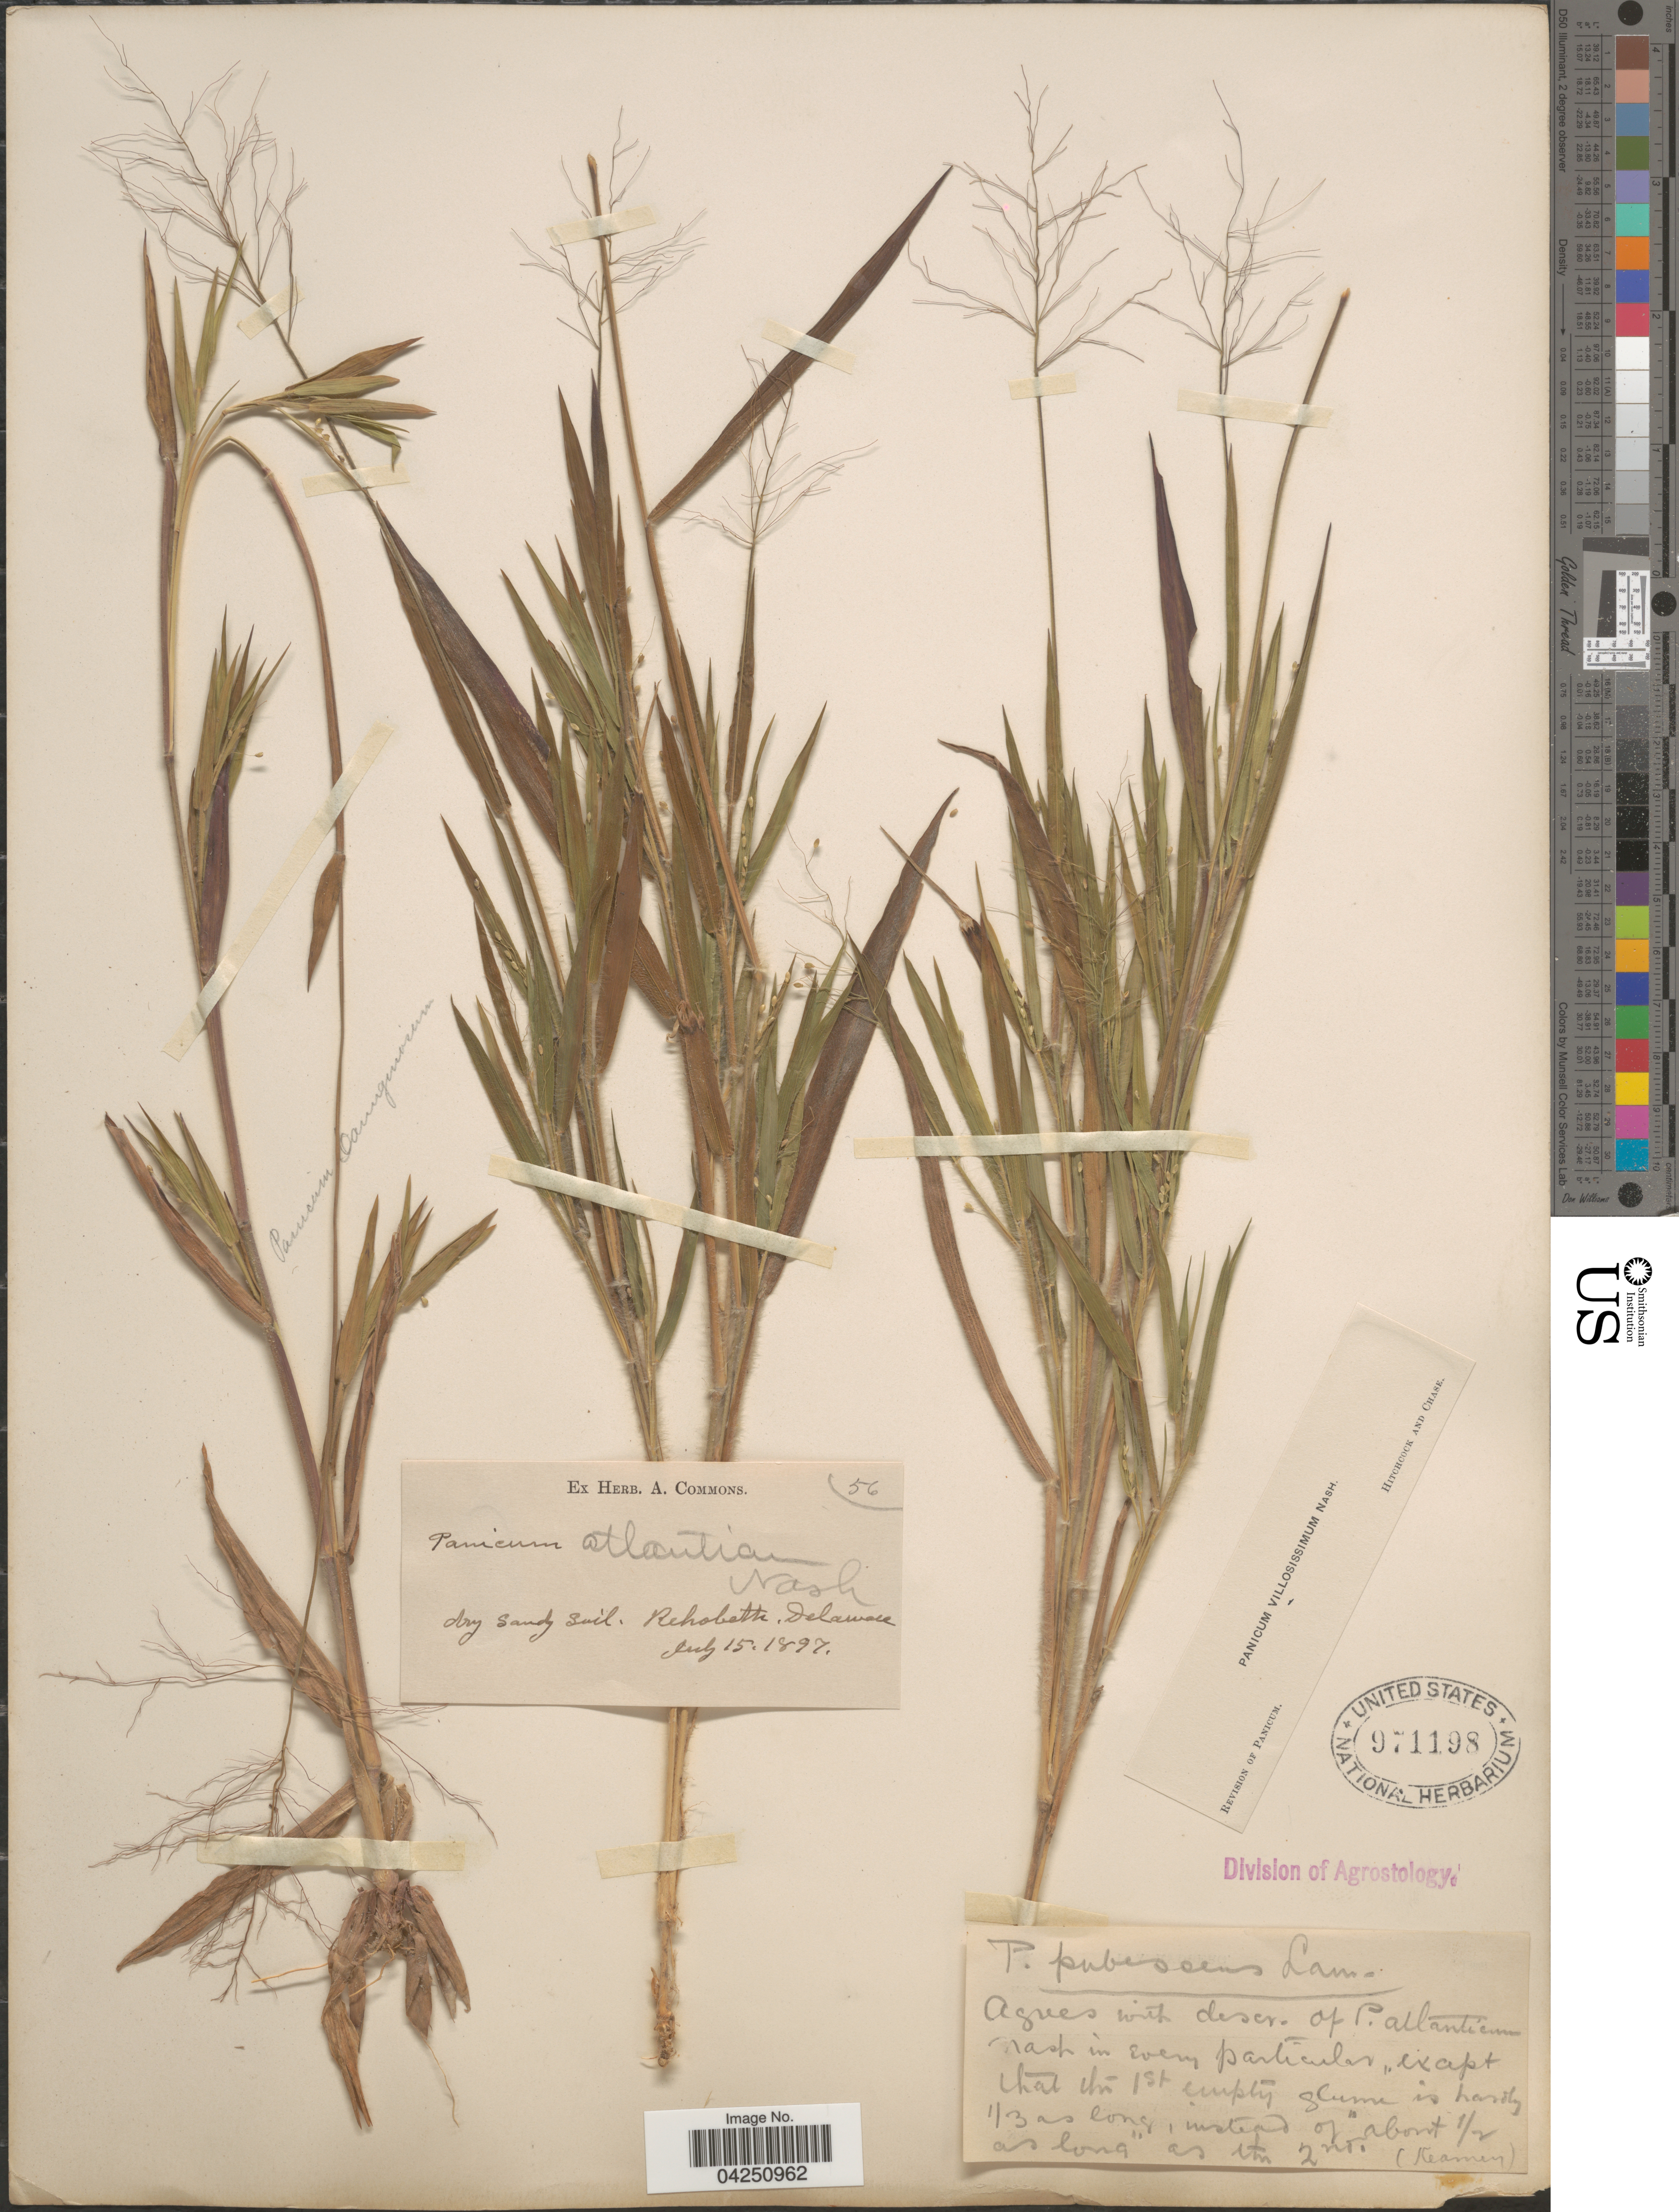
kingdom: Plantae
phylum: Tracheophyta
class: Liliopsida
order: Poales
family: Poaceae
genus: Dichanthelium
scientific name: Dichanthelium acuminatum var. acuminatum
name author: (Sw.) Gould & C.A. Clark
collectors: ex herb. A. Commons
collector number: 56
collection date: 1897-07-15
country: United States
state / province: Delaware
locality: Rehoboth.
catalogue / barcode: US 971198